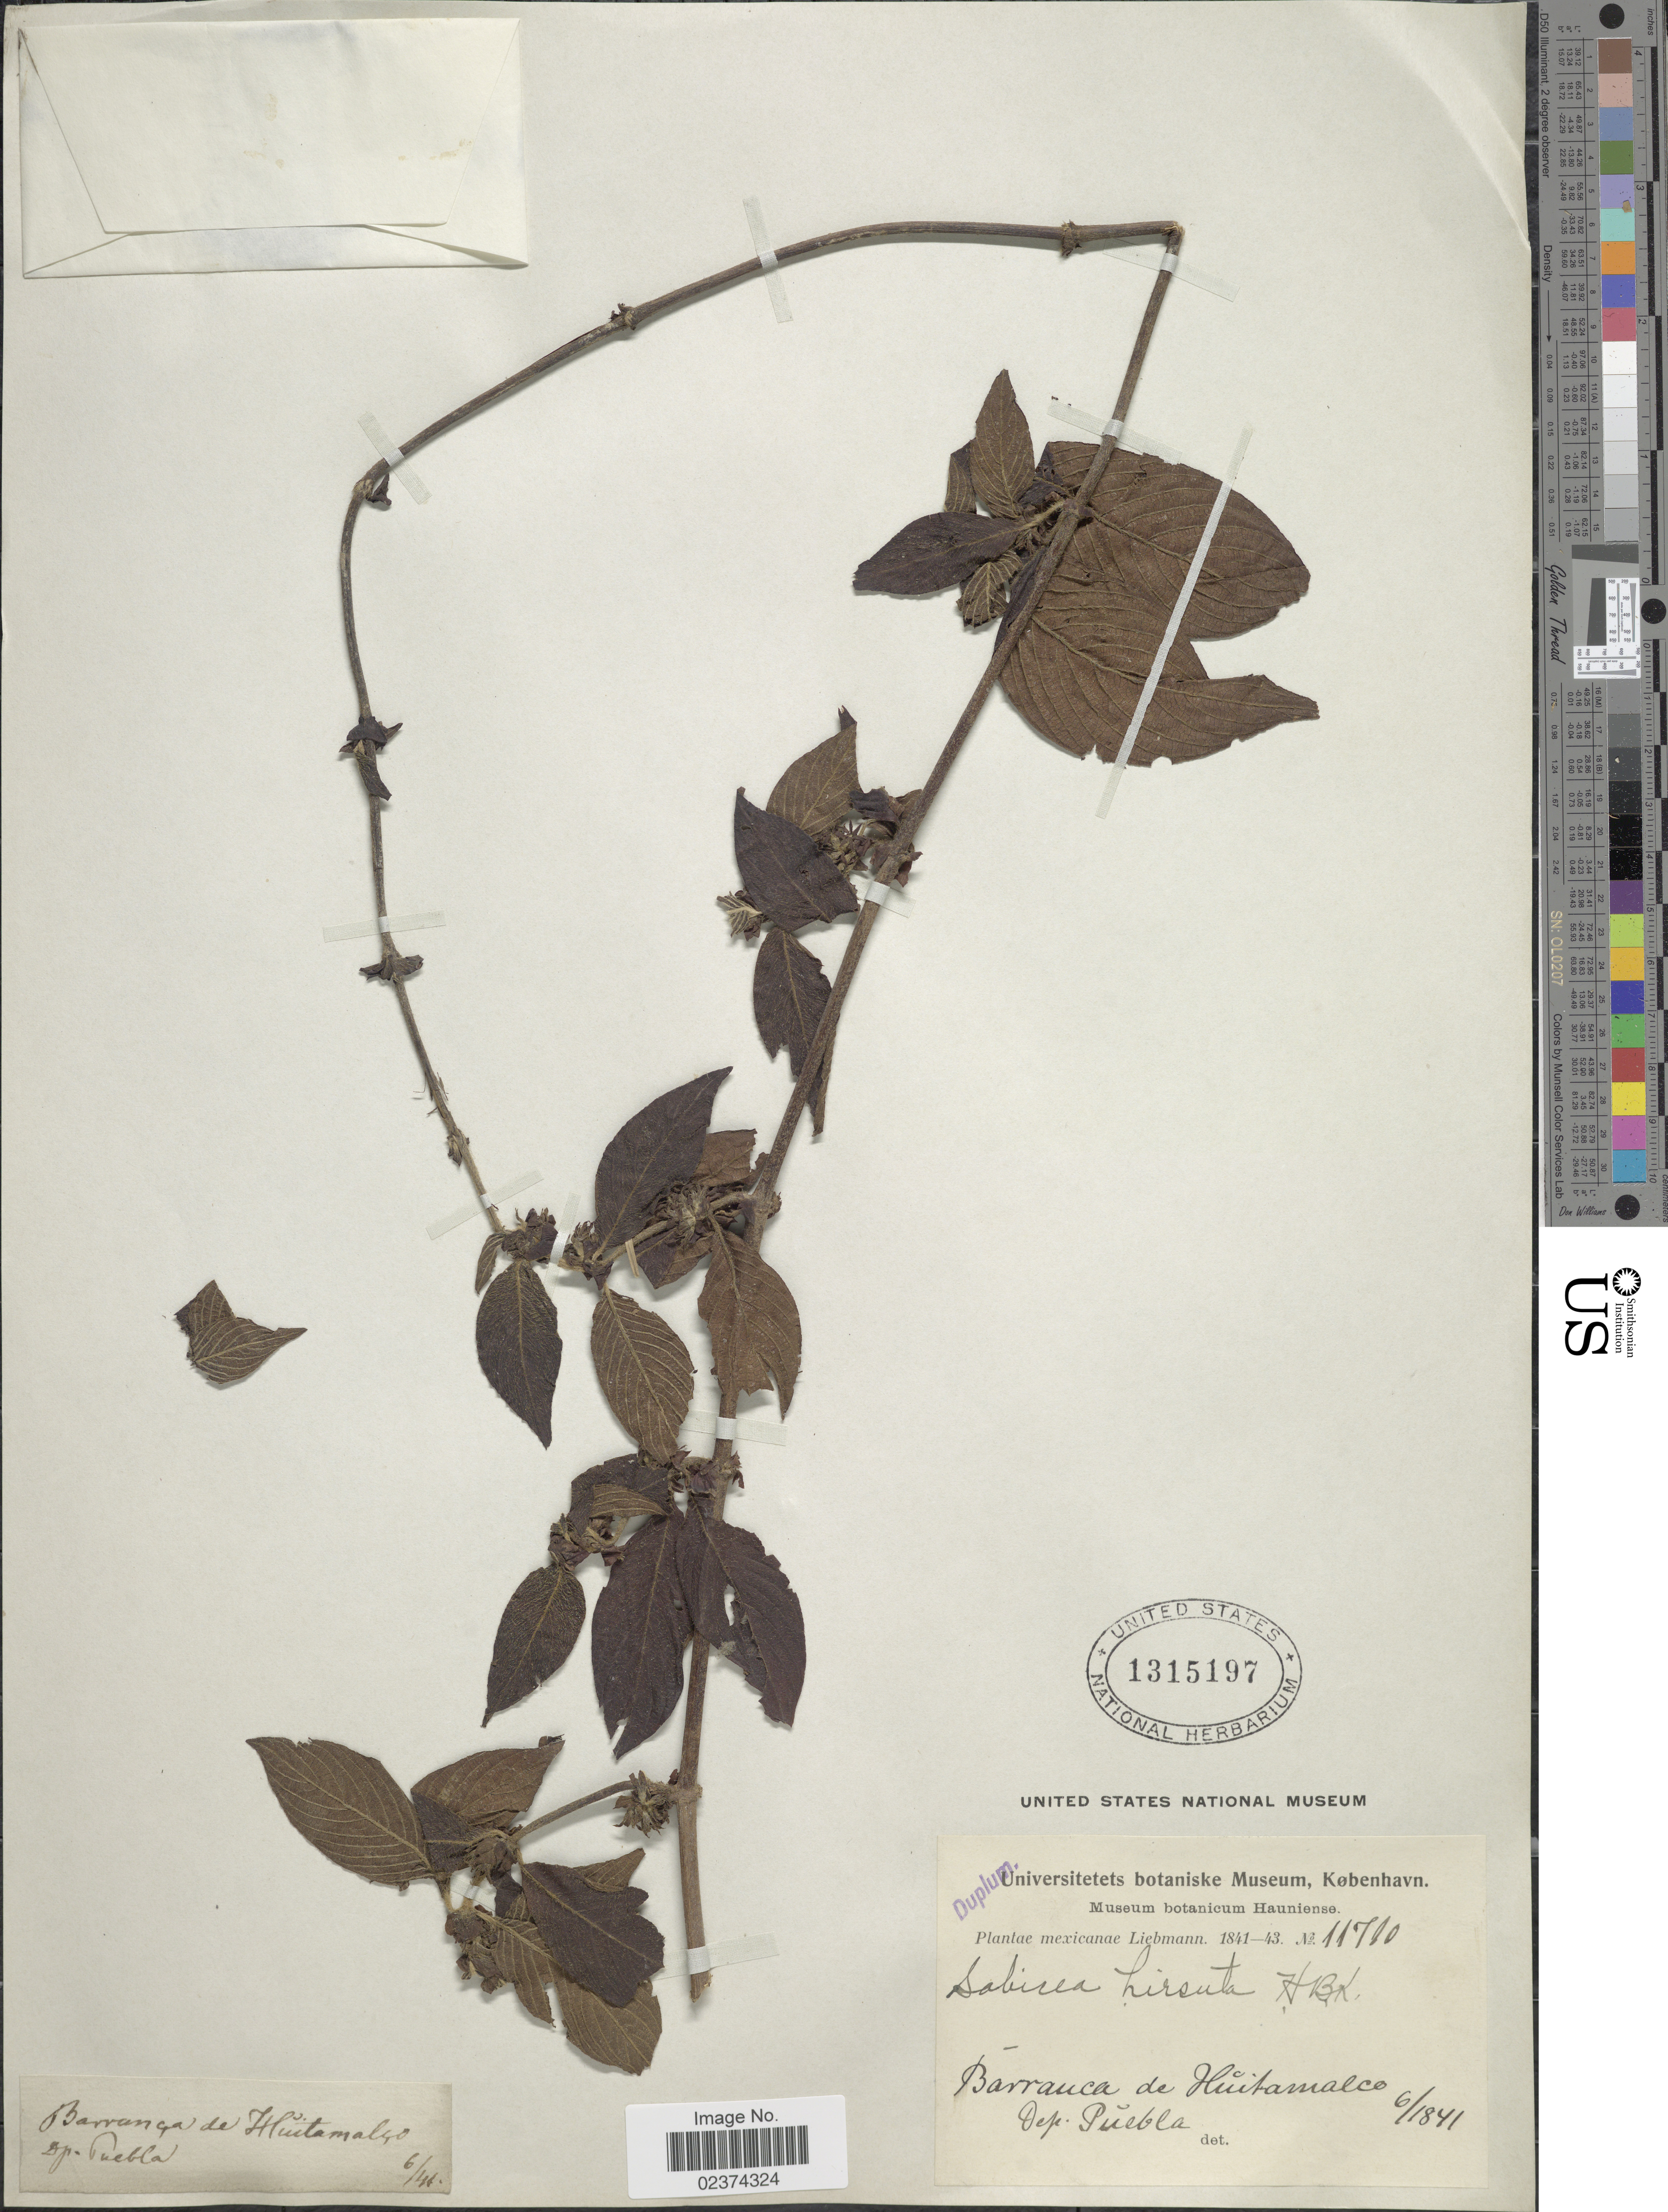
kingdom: Plantae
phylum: Tracheophyta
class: Magnoliopsida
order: Gentianales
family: Rubiaceae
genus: Sabicea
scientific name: Sabicea hirsuta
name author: Kunth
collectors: Liebmann, --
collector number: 11710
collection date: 1841-06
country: Mexico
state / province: Puebla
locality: Barranca de Huitamalco. Dep. Puebla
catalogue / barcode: US 1315197